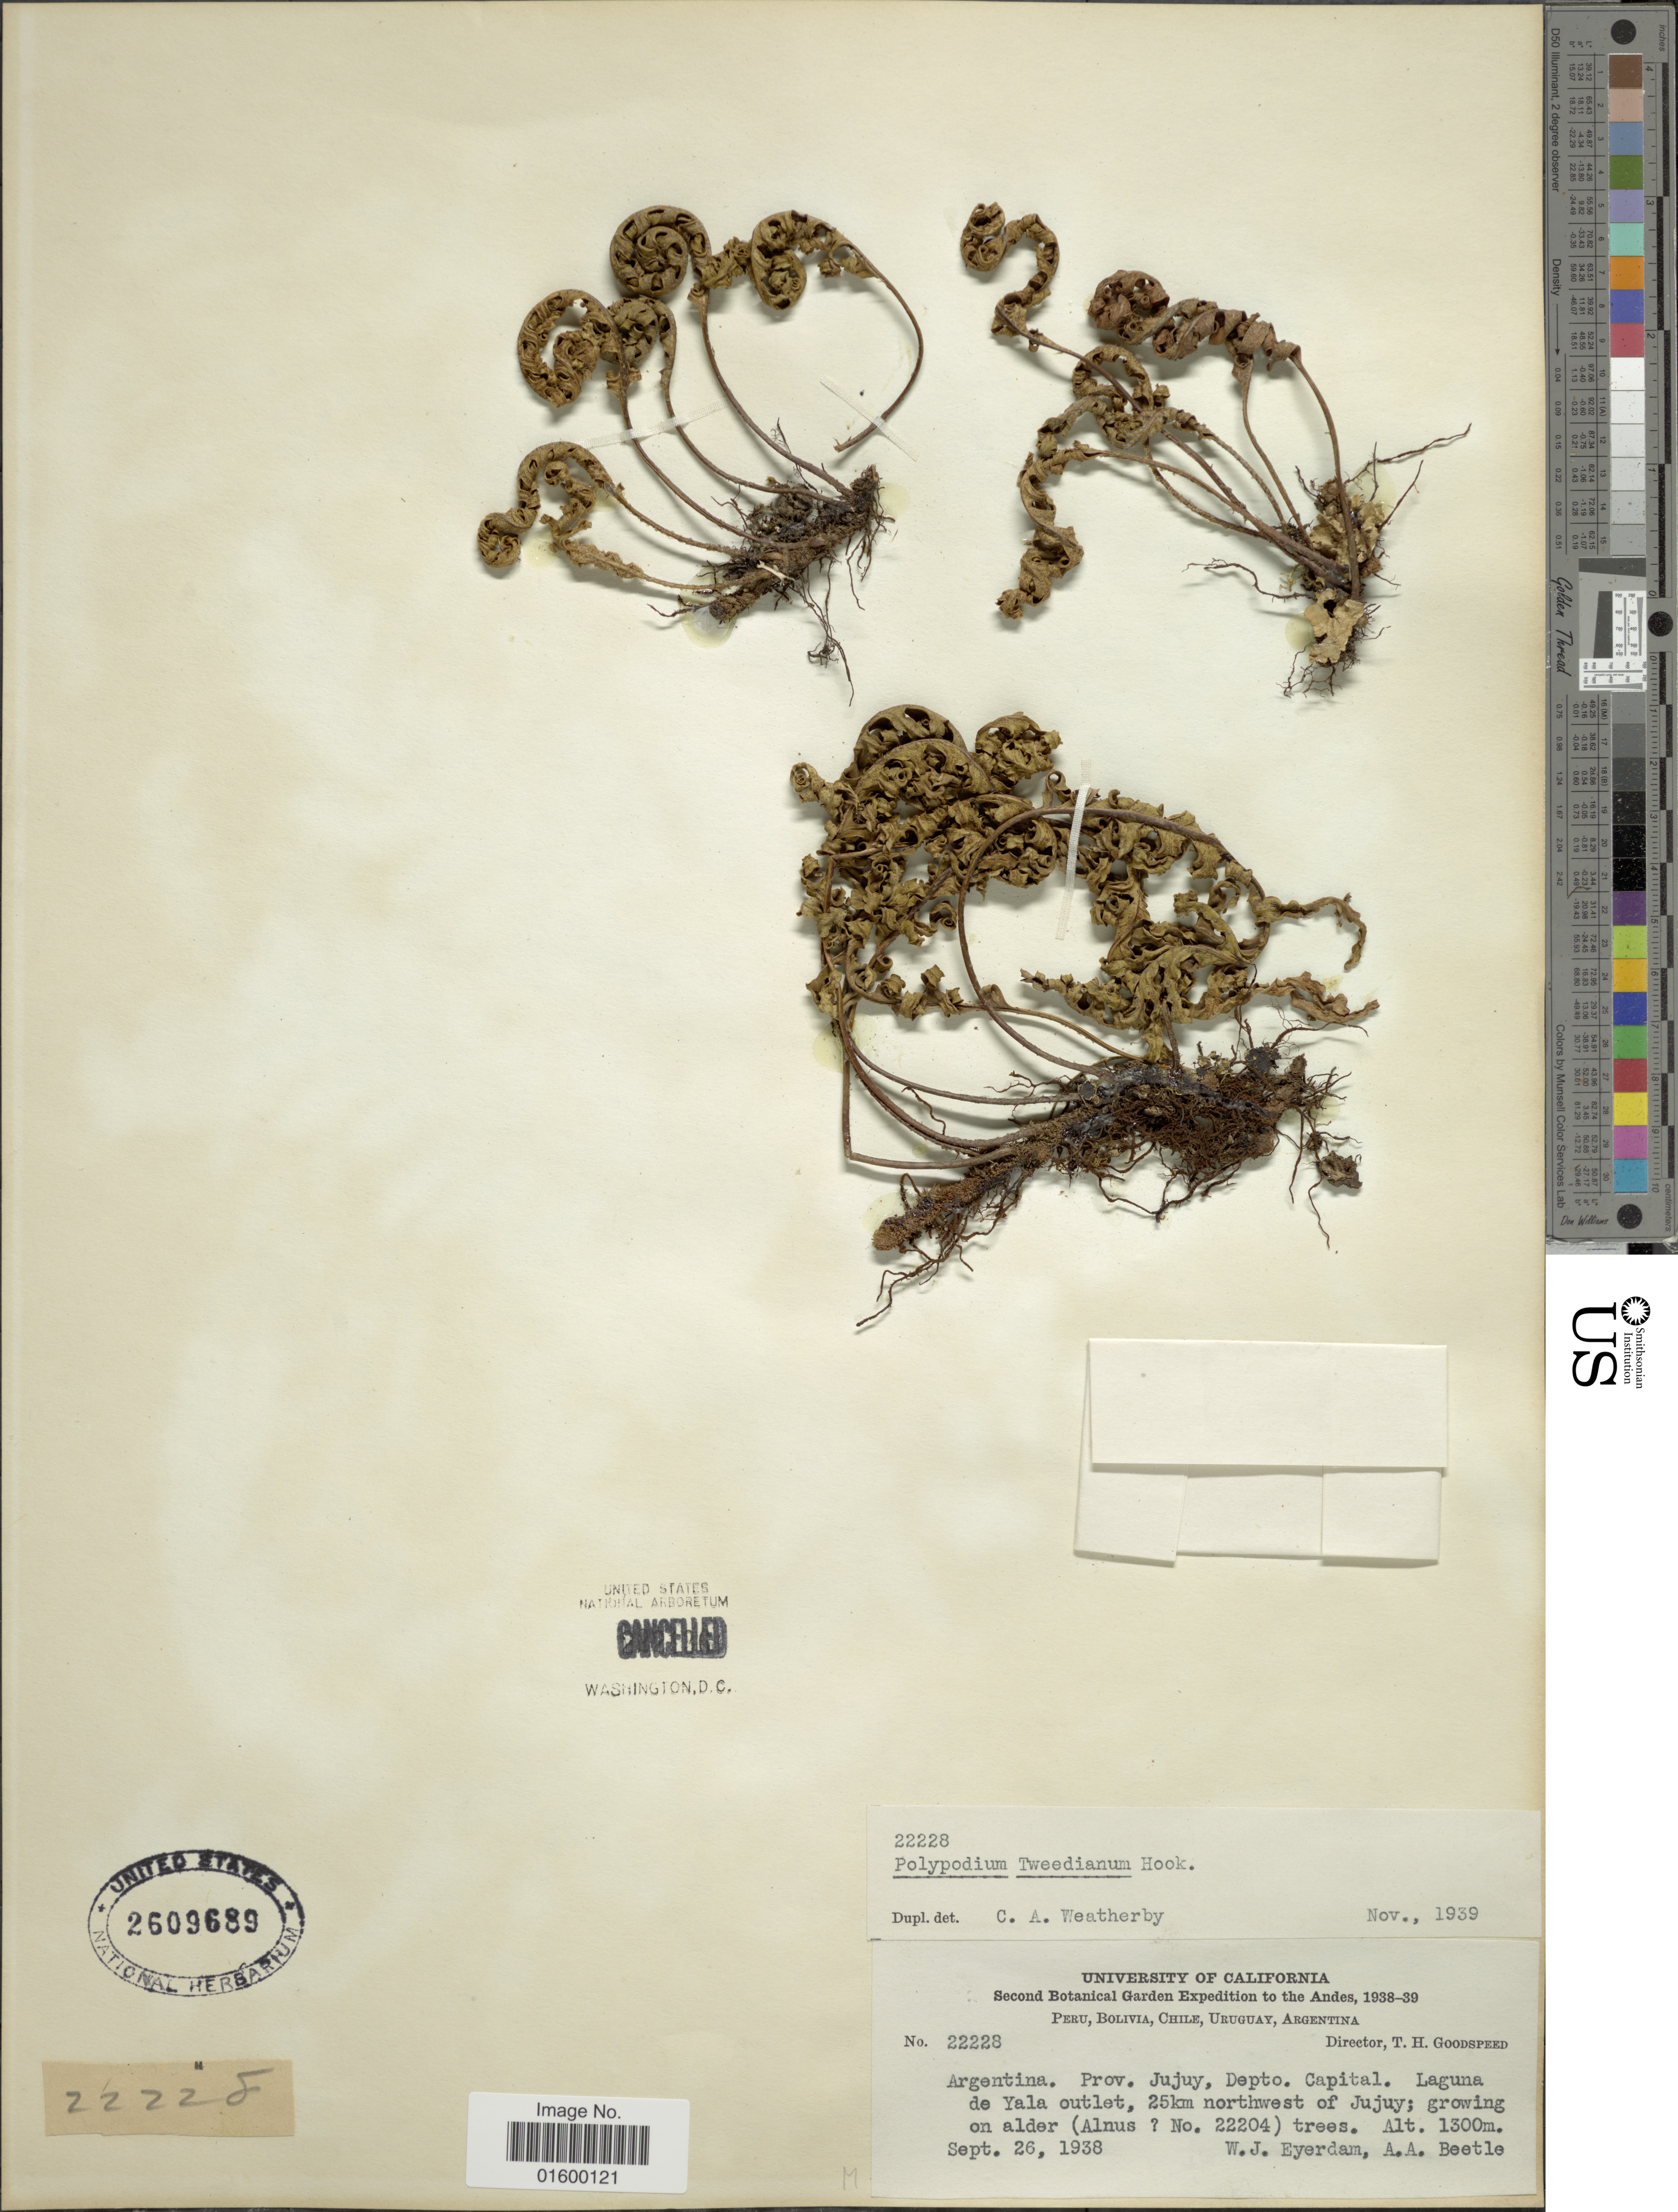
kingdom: Plantae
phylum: Tracheophyta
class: Polypodiopsida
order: Polypodiales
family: Polypodiaceae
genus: Pleopeltis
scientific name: Pleopeltis tweediana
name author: (Hook.) A.R. Sm.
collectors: W. J. Eyerdam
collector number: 22228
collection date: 1938-09-26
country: Argentina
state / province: Jujuy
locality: Prov. Jujuy, Depto. Capital, Laguna de Yala outlet, 25 km northwest of Jujuy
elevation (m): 1300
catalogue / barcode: US 2609689